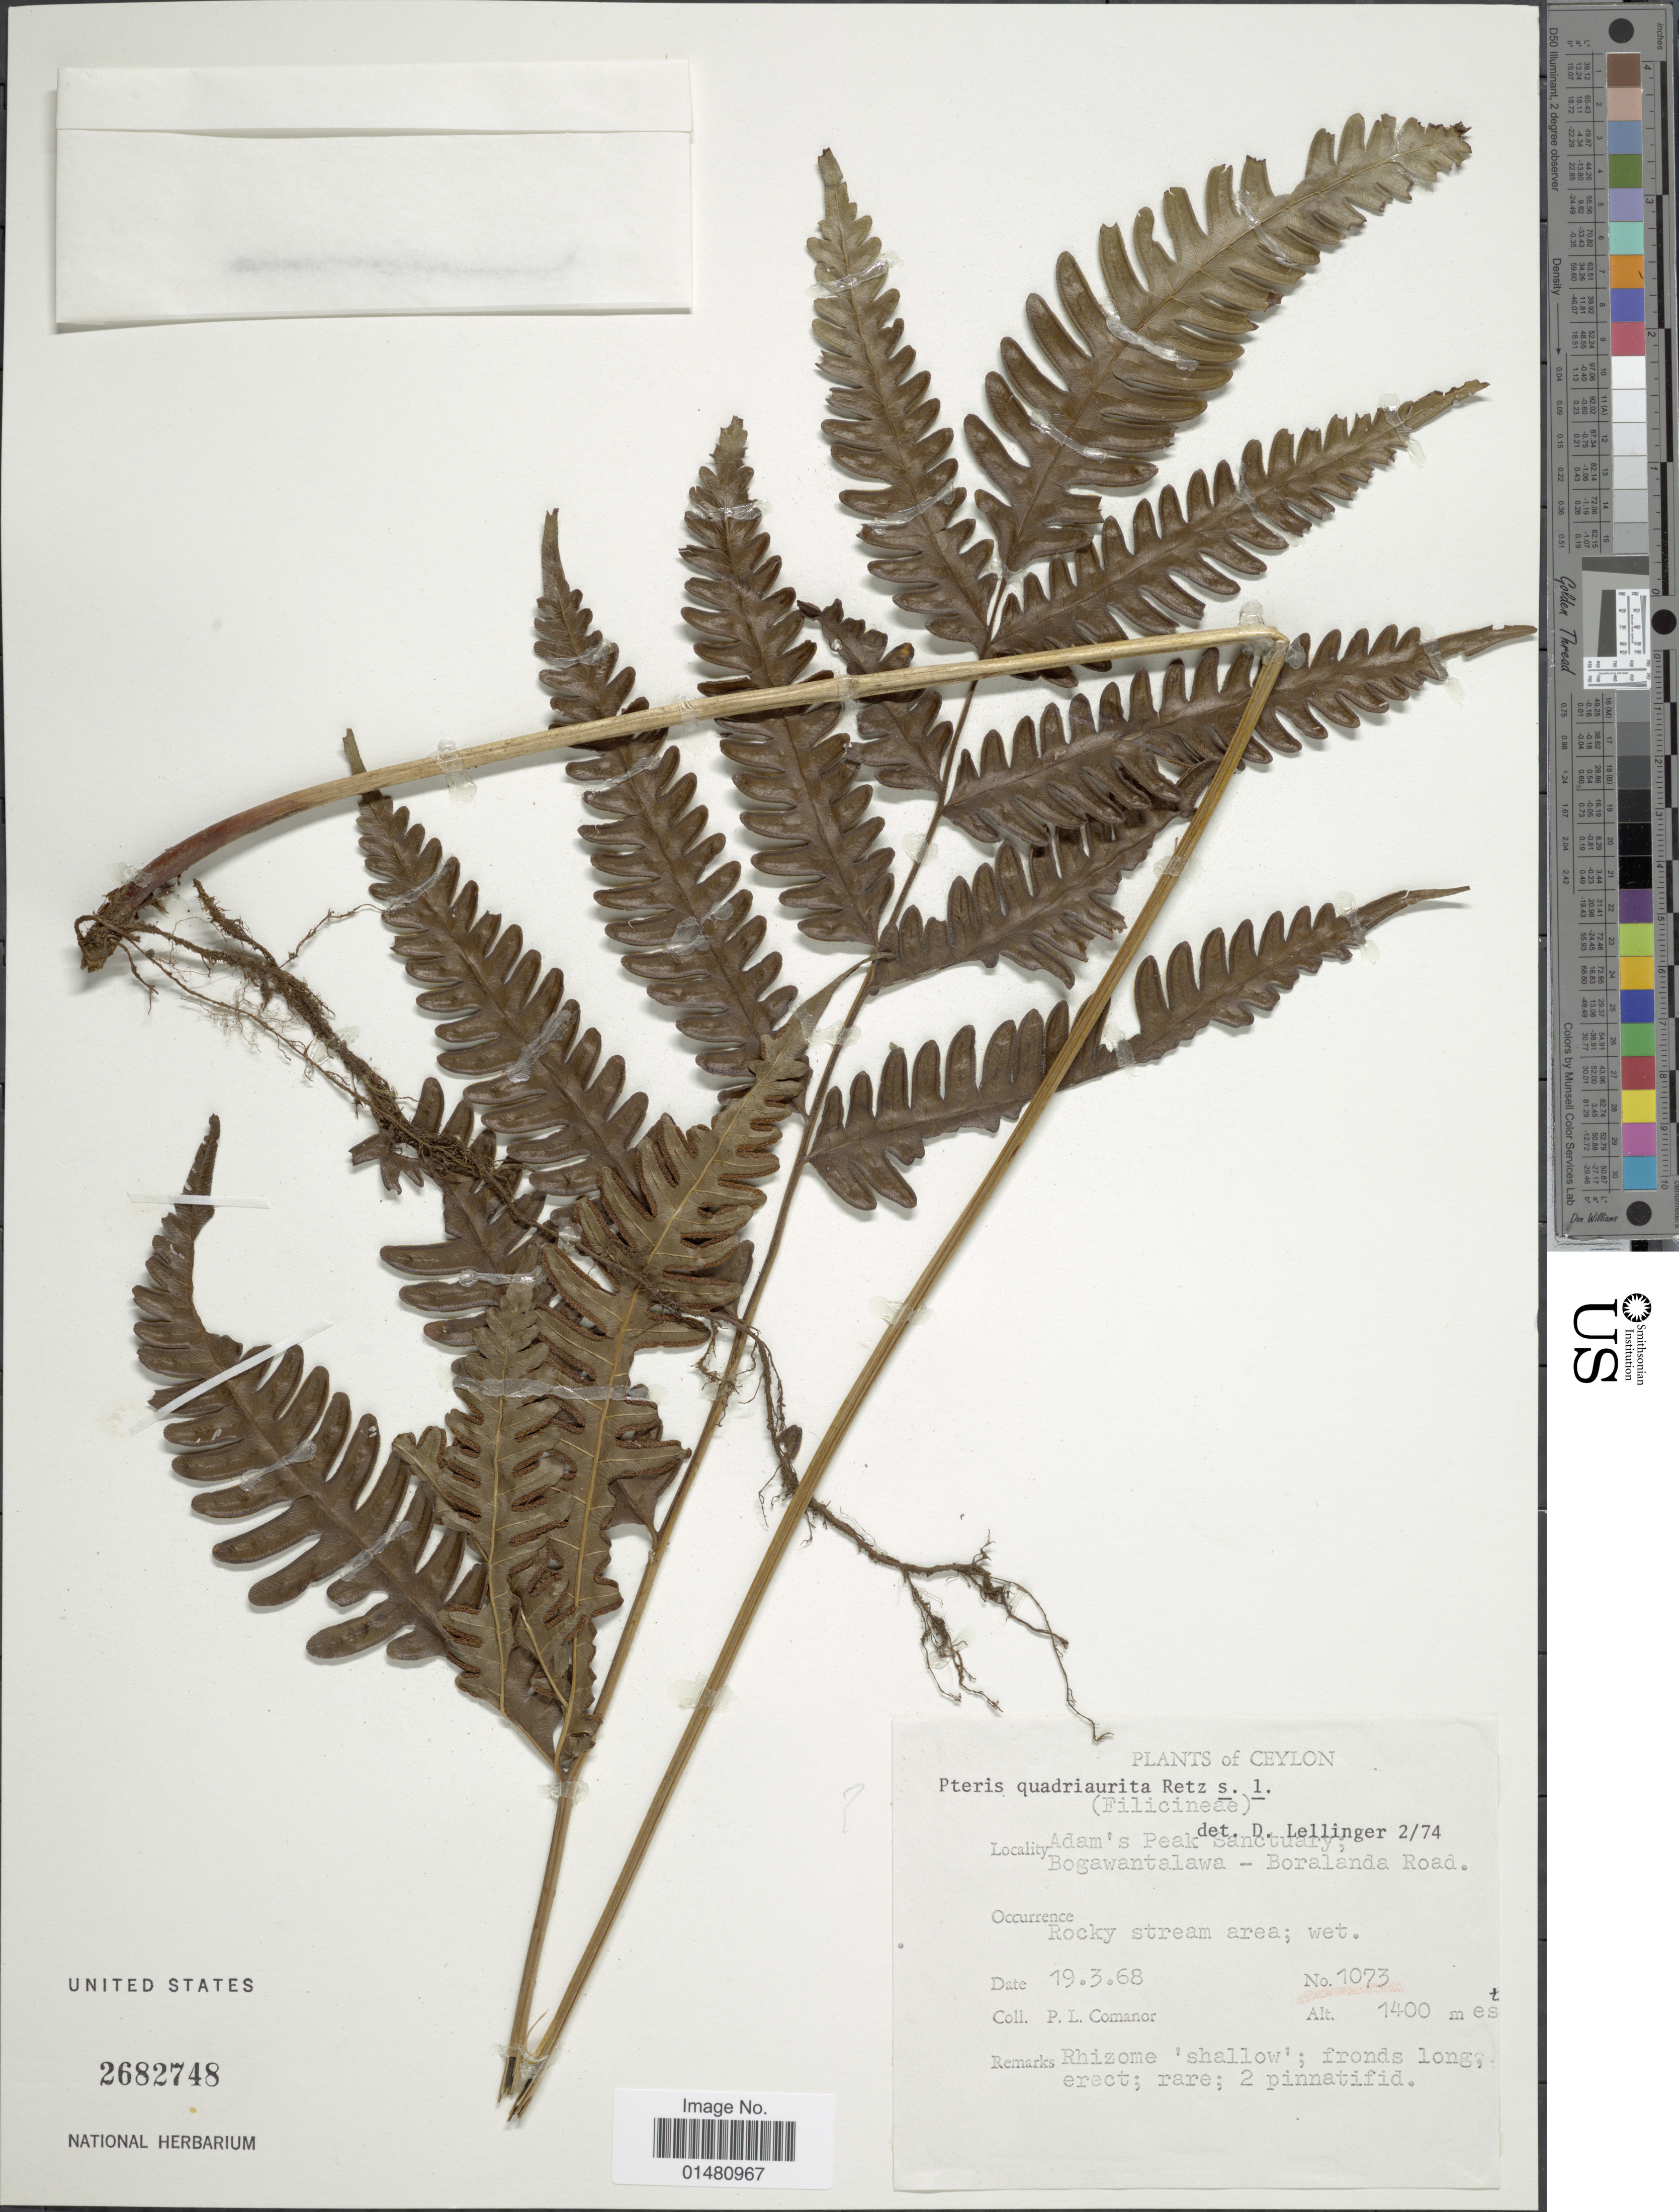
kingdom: Plantae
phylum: Tracheophyta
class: Polypodiopsida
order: Polypodiales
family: Pteridaceae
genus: Pteris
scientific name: Pteris quadriaurita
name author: Retz.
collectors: P. Comanor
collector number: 1073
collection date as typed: Transcribed d/m/y: 19/3/68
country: Sri Lanka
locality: Ceylon, Adam's Peak Sanctuary, Bogawantalawa -Boralanda Road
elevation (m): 1400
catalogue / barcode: US 2682748